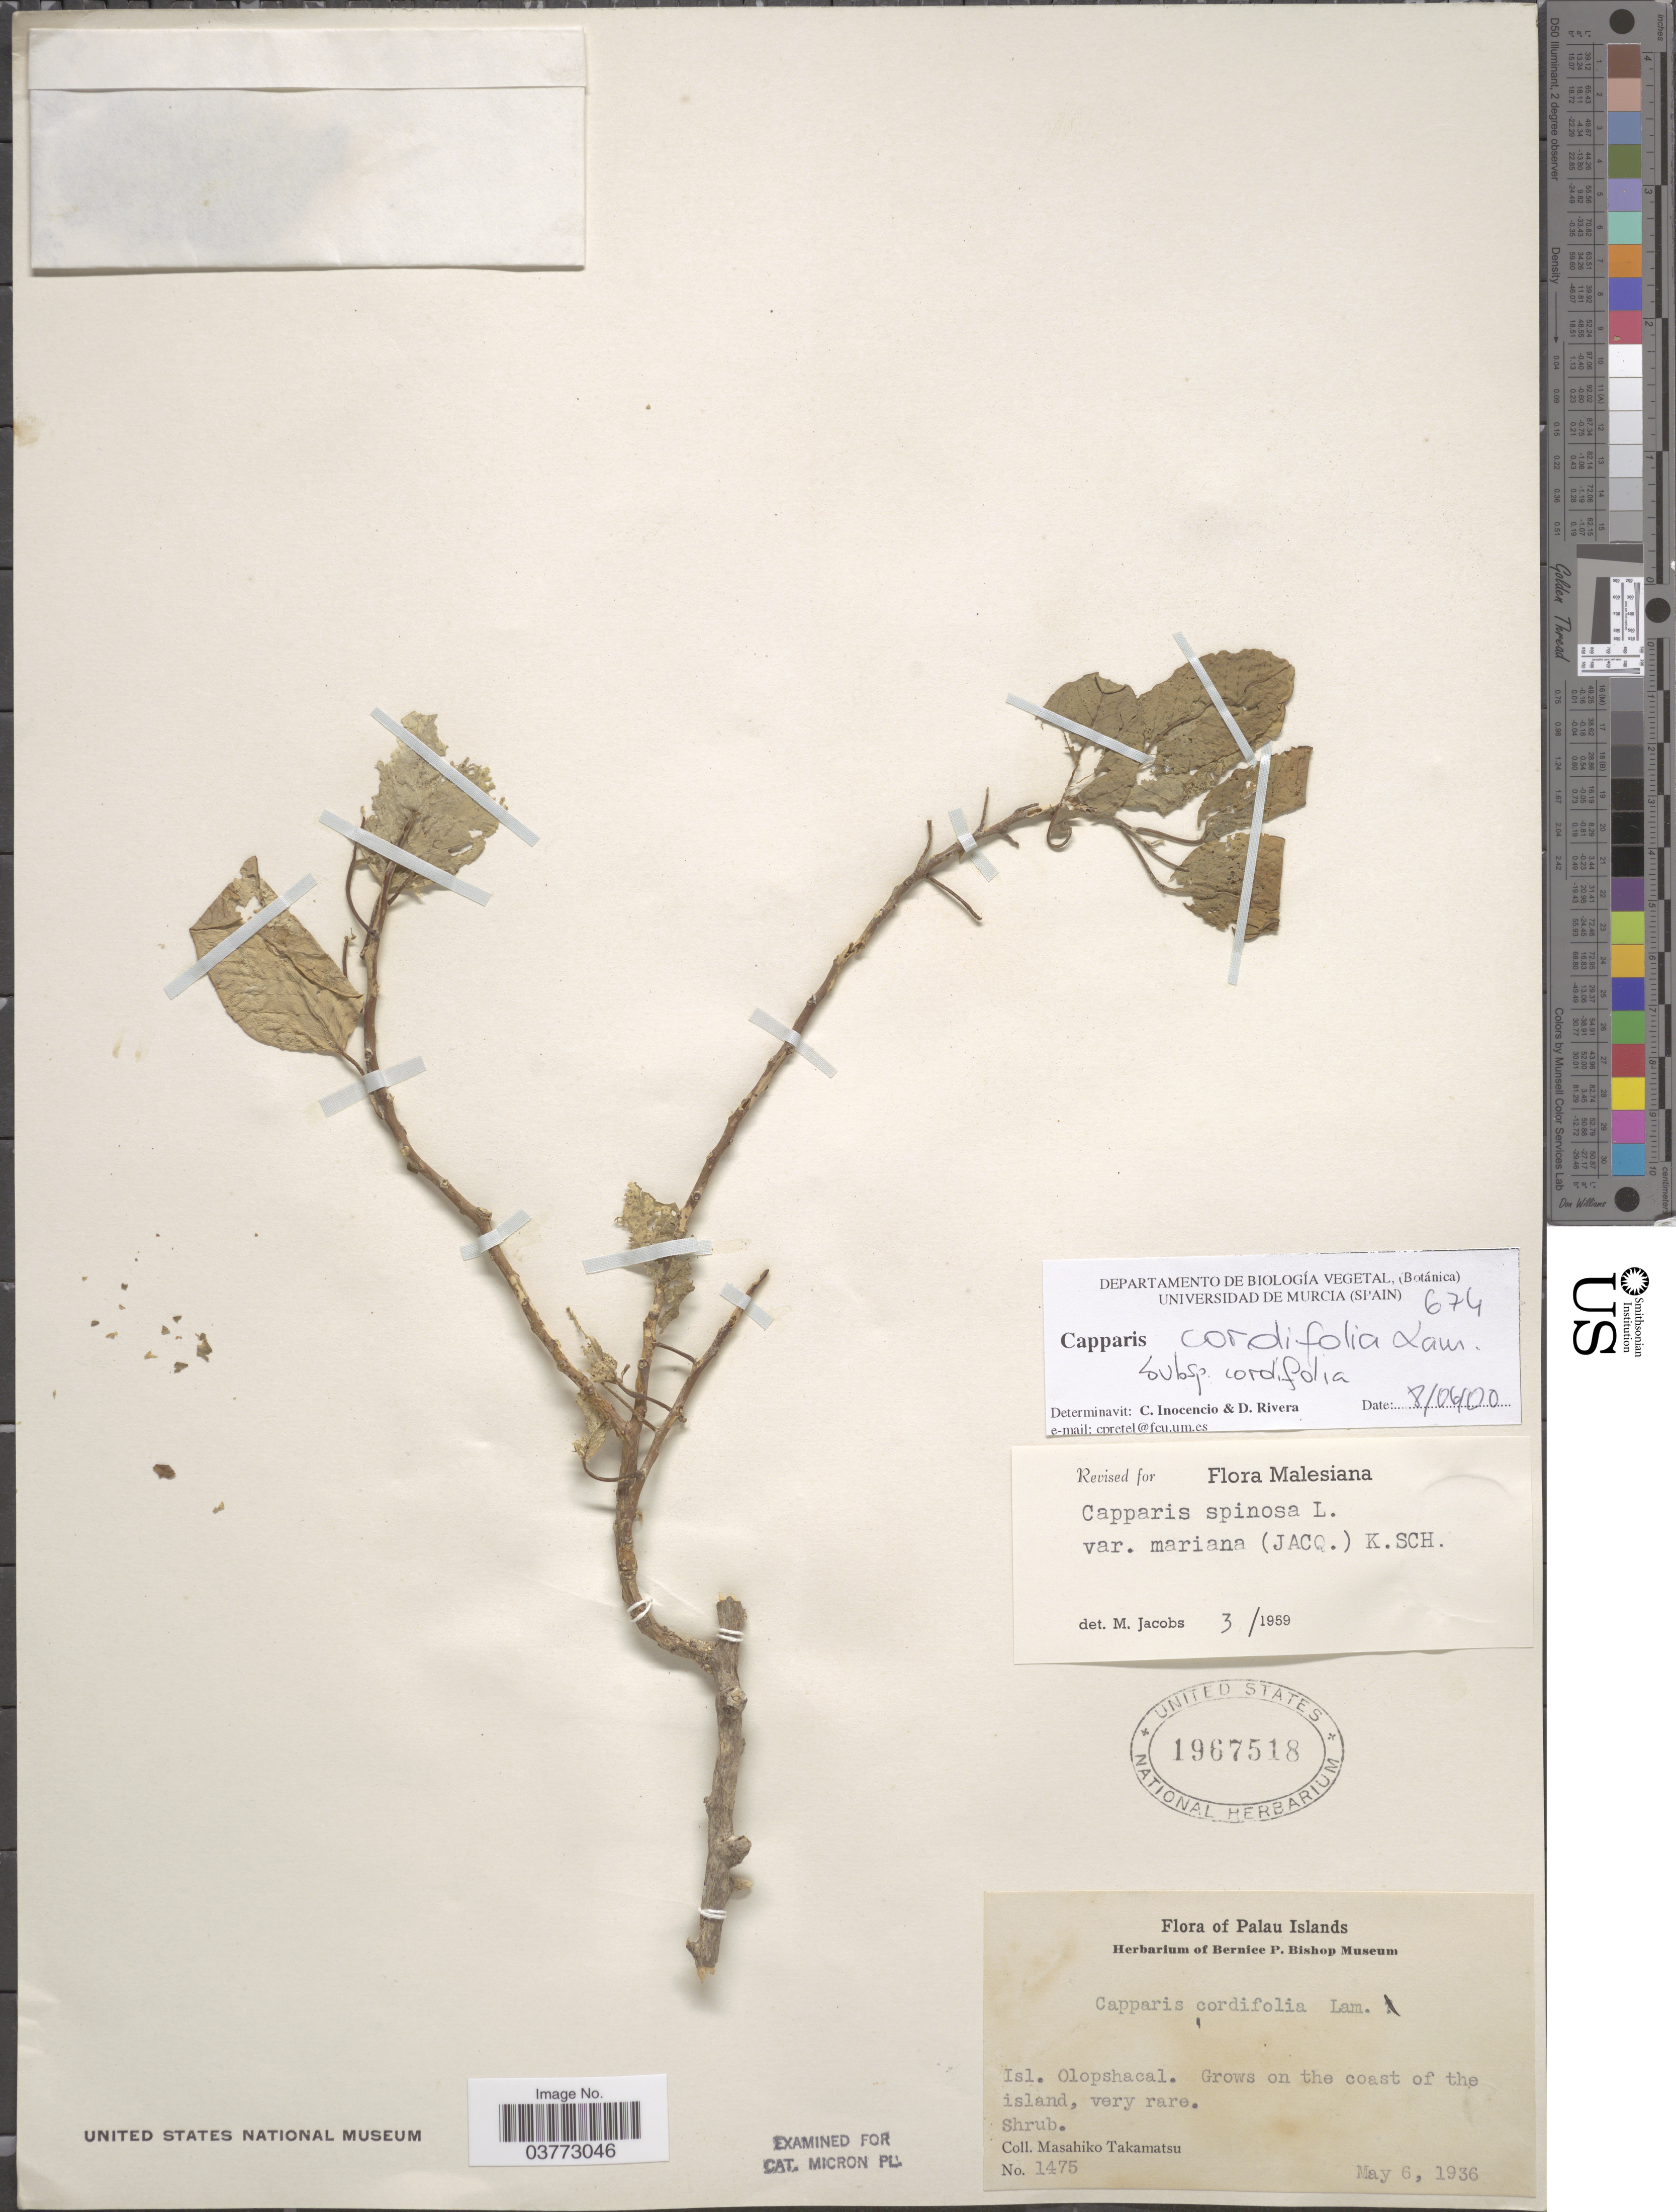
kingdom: Plantae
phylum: Tracheophyta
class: Magnoliopsida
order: Brassicales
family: Capparaceae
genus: Capparis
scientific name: Capparis spinosa subsp. cordifolia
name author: (Lam.) Fici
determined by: Wagner, W. L., (BOT), Smithsonian Institution - National Museum of Natural History (UNITED STATES)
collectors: M. Takamatsu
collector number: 1475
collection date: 1936-05-06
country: Palau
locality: Palau Islands. Isl. Olopshacal.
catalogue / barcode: US 1967518